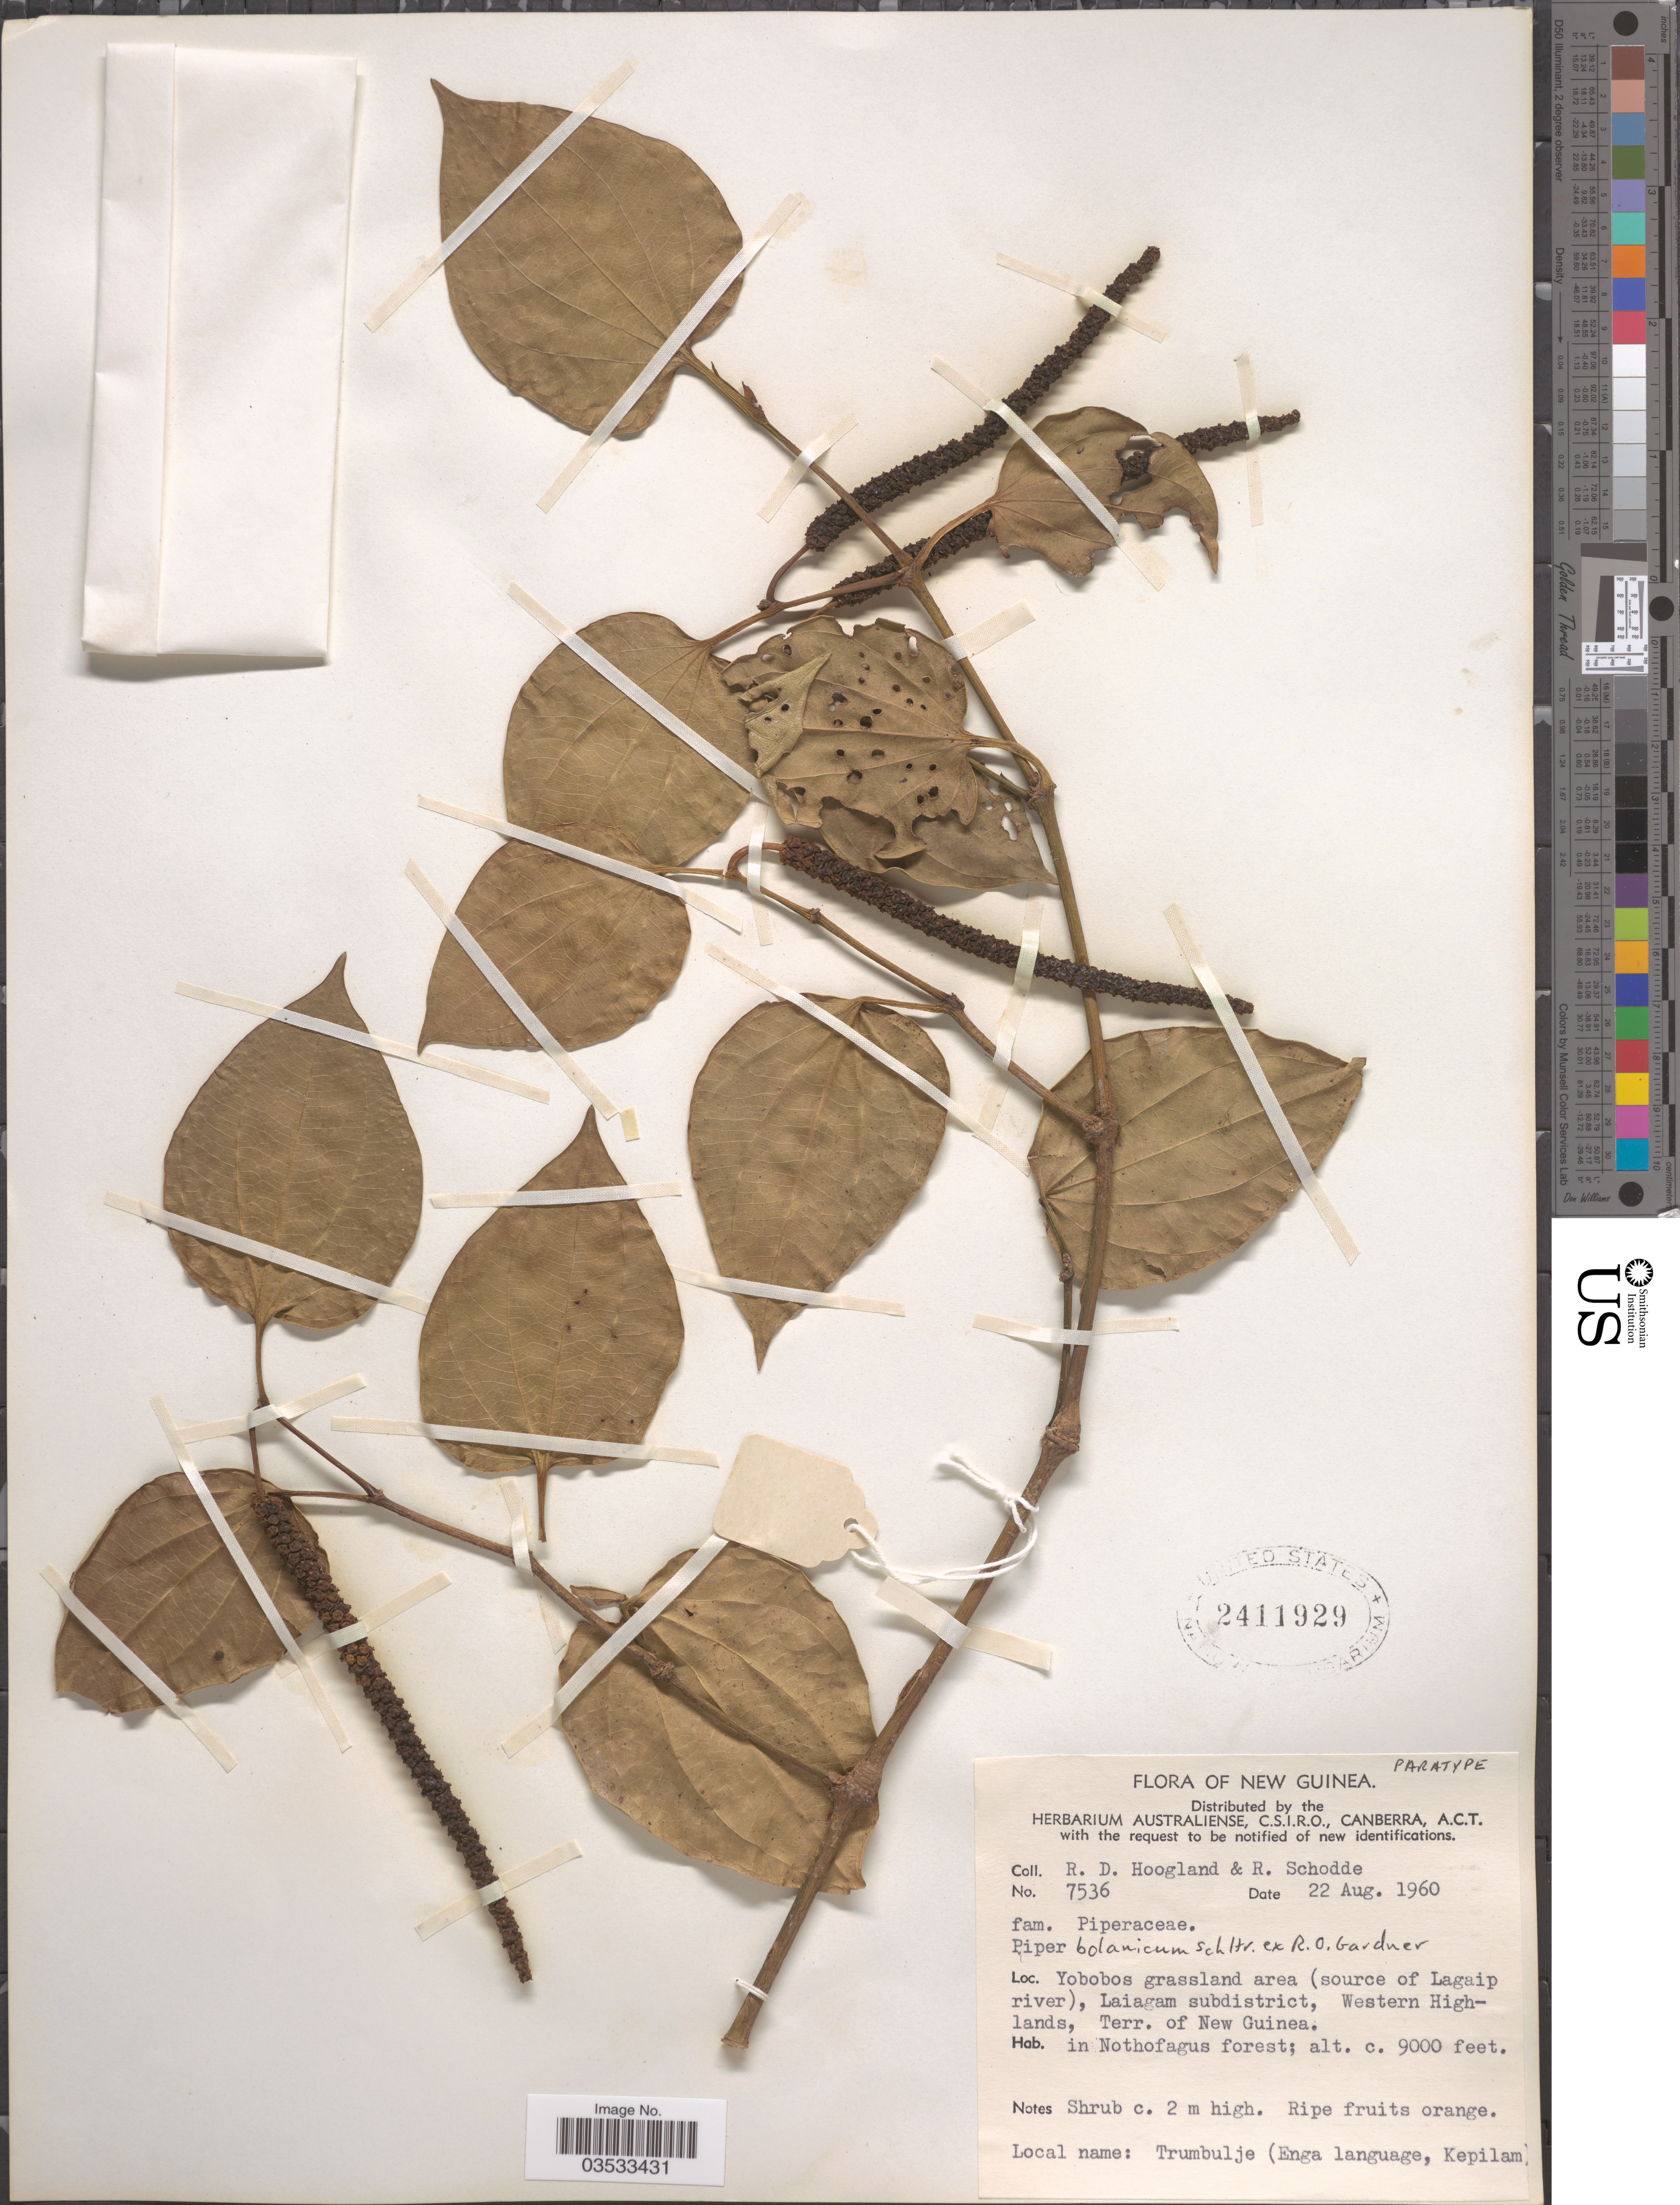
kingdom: Plantae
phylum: Tracheophyta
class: Magnoliopsida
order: Piperales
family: Piperaceae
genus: Piper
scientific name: Piper bolanicum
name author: Schltr. ex R.O. Gardner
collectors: R. D. Hoogland & R. Schodde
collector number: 7536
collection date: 1960-08-22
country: Papua New Guinea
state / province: Western Highlands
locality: Yobobos grassland area (source of Lagaip river), Laiagam subdistrict, Western Highlands, Terr. of New Guinea.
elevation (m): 2743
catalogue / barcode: US 2411929